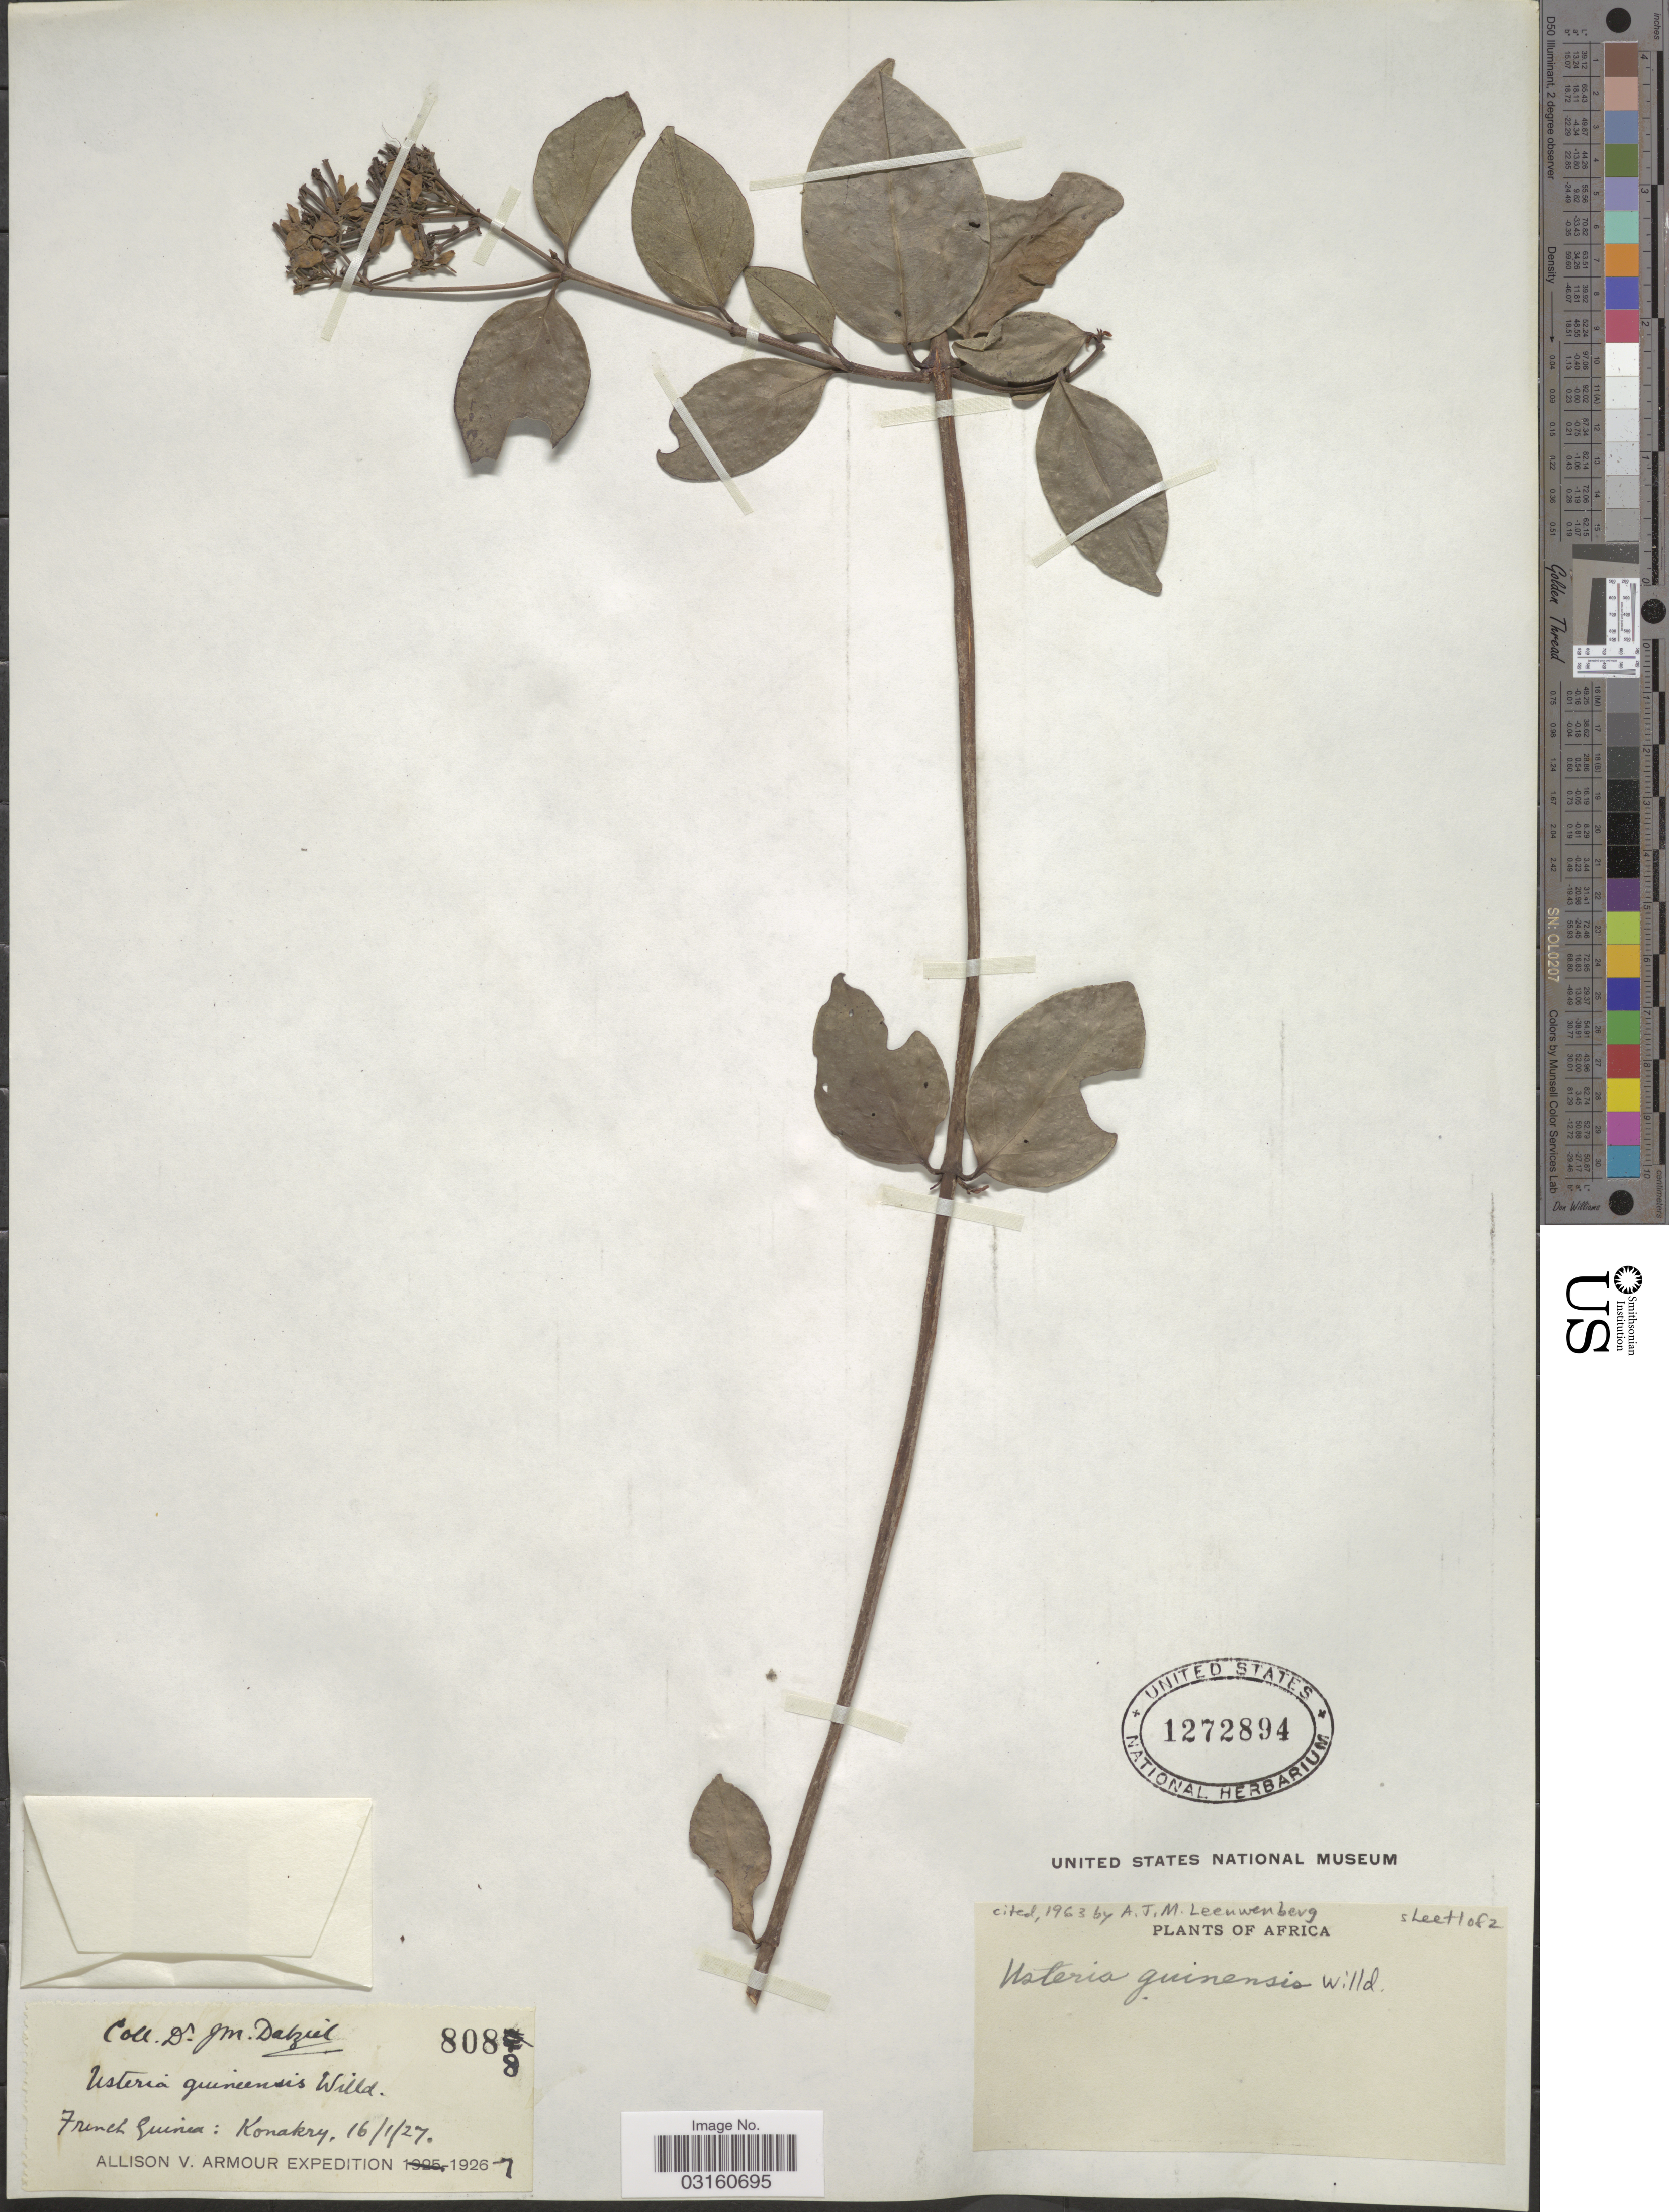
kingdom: Plantae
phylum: Tracheophyta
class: Magnoliopsida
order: Gentianales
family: Loganiaceae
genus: Usteria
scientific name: Usteria guineensis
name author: Willd.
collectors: J. Dalziel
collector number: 8088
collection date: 1927-01-16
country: Guinea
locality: Konakry.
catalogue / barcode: US 1272894